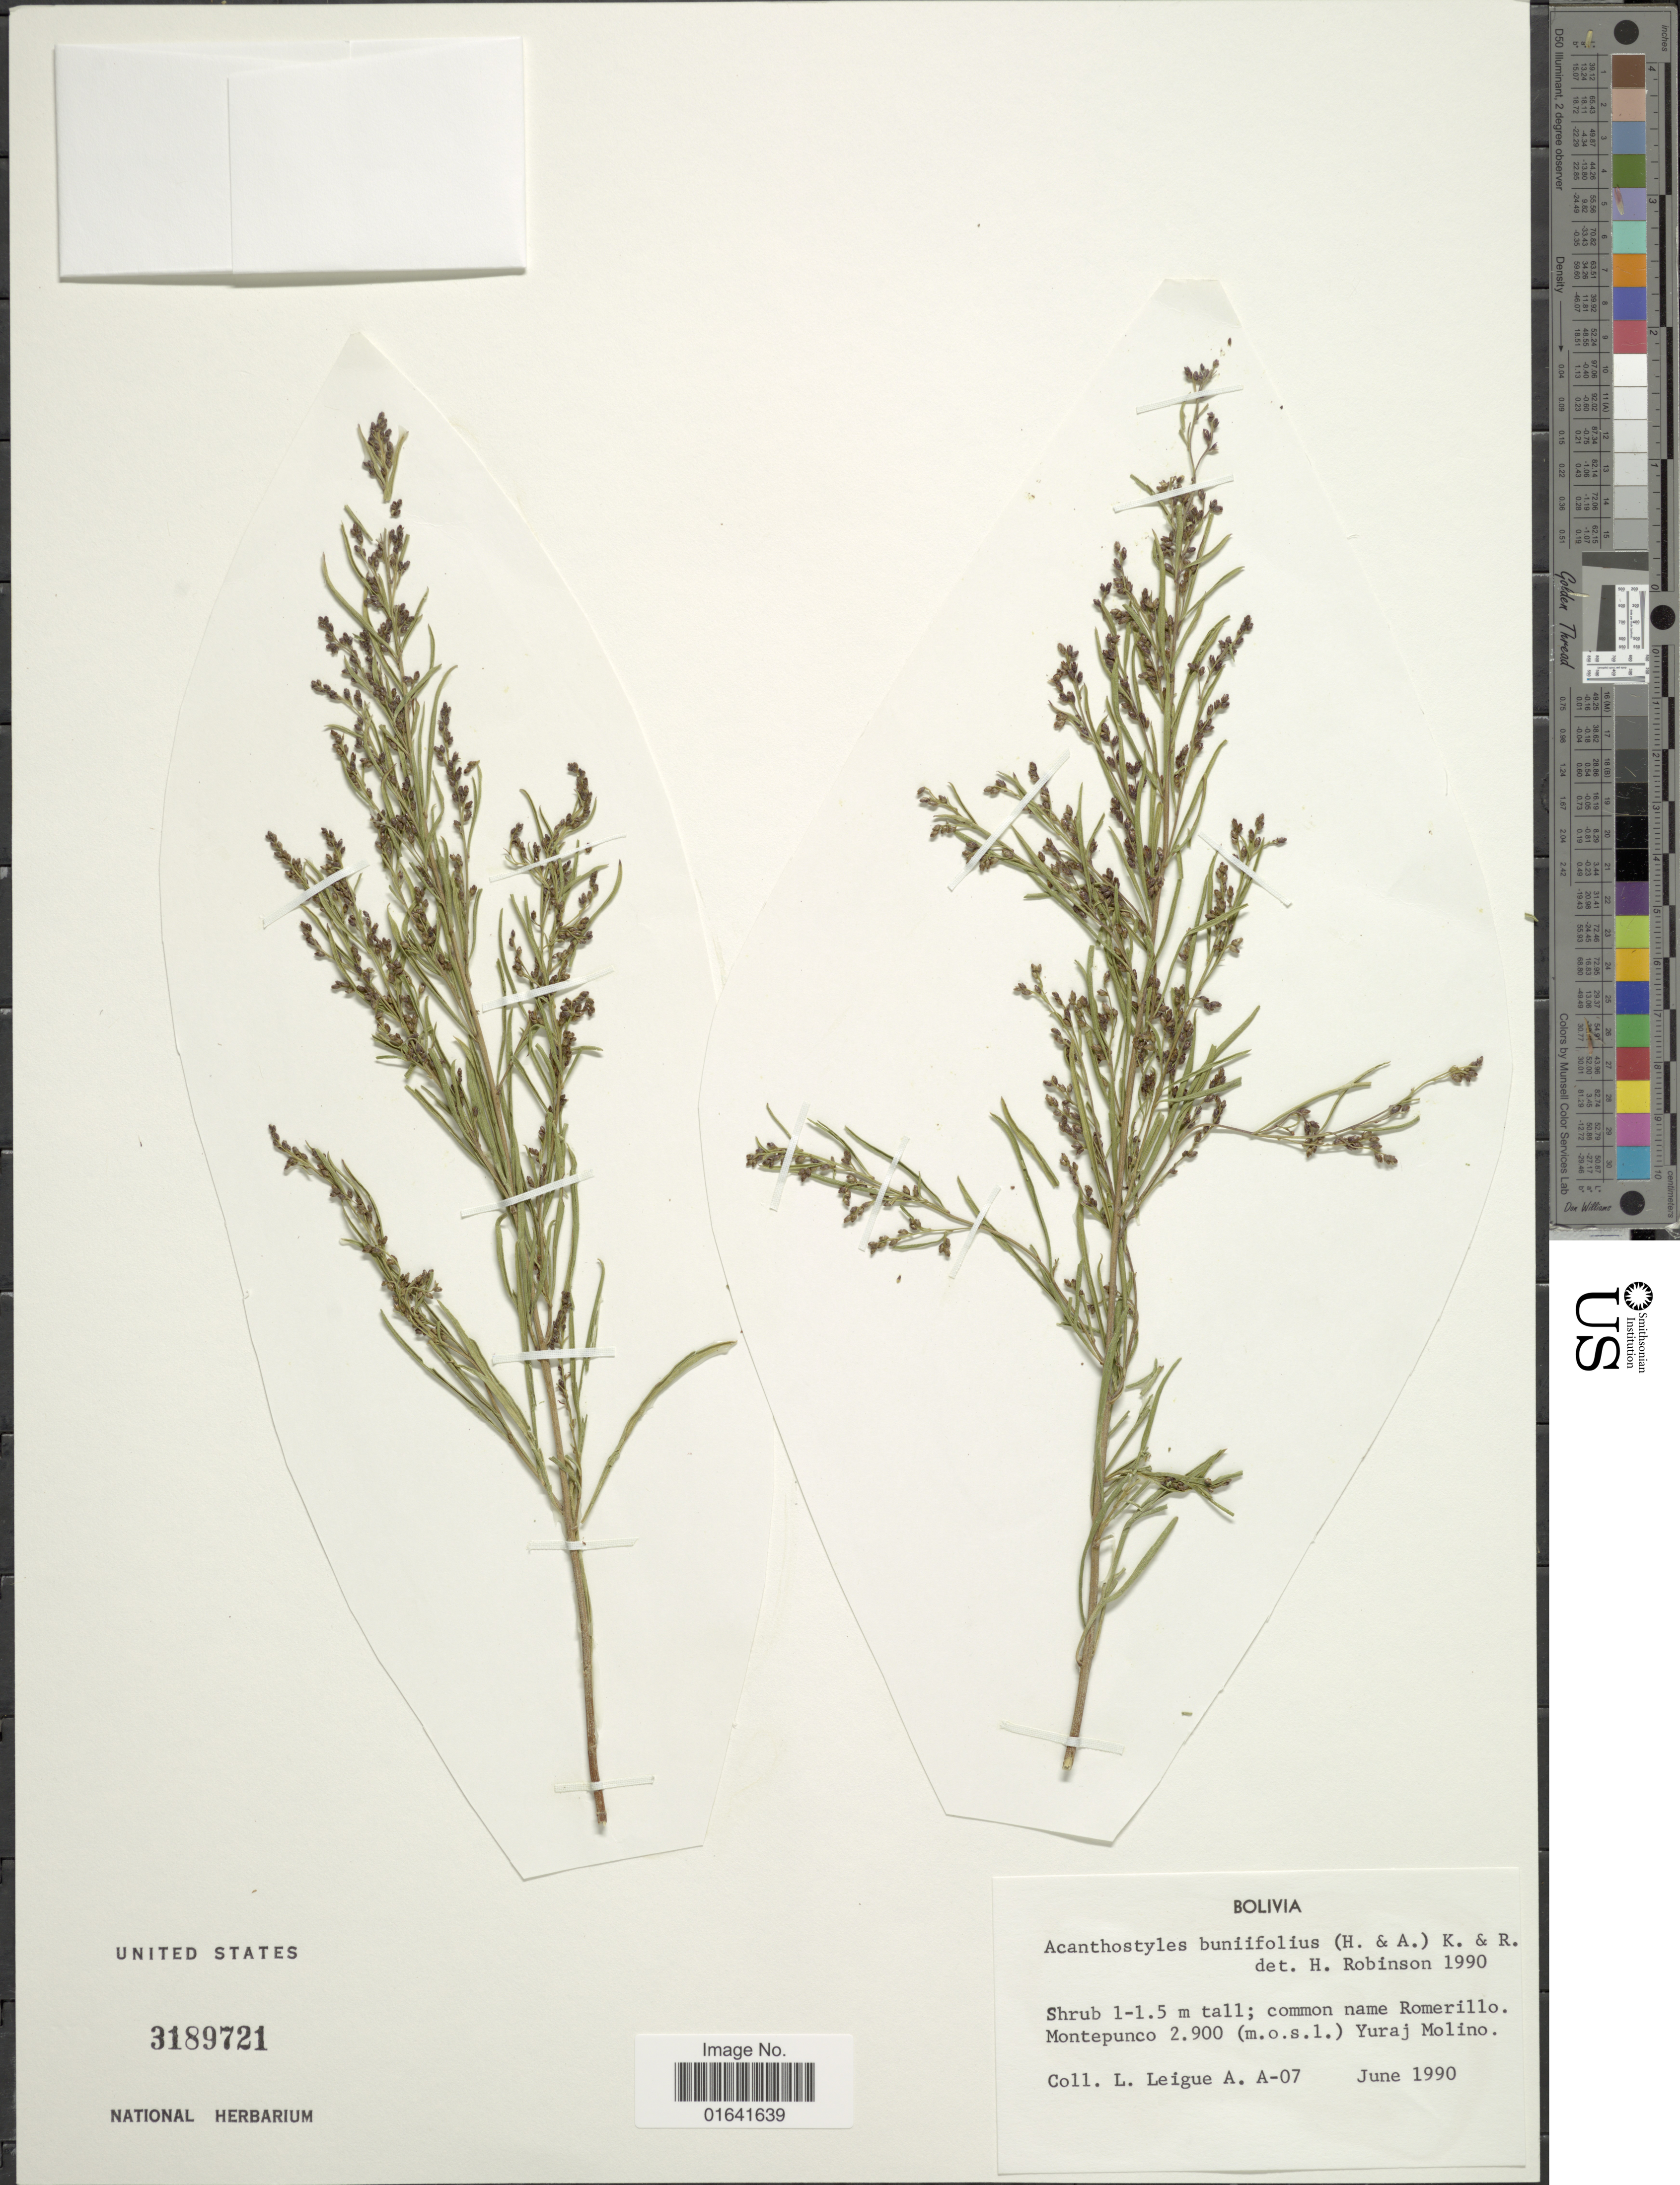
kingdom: Plantae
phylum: Tracheophyta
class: Magnoliopsida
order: Asterales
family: Asteraceae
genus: Acanthostyles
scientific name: Acanthostyles buniifolius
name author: (Hook. & Arn.) R.M. King & H. Rob.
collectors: L. Leigue A.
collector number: A-07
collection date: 1990-06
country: Bolivia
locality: Montepunco, Yuraj Molino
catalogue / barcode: US 3189721